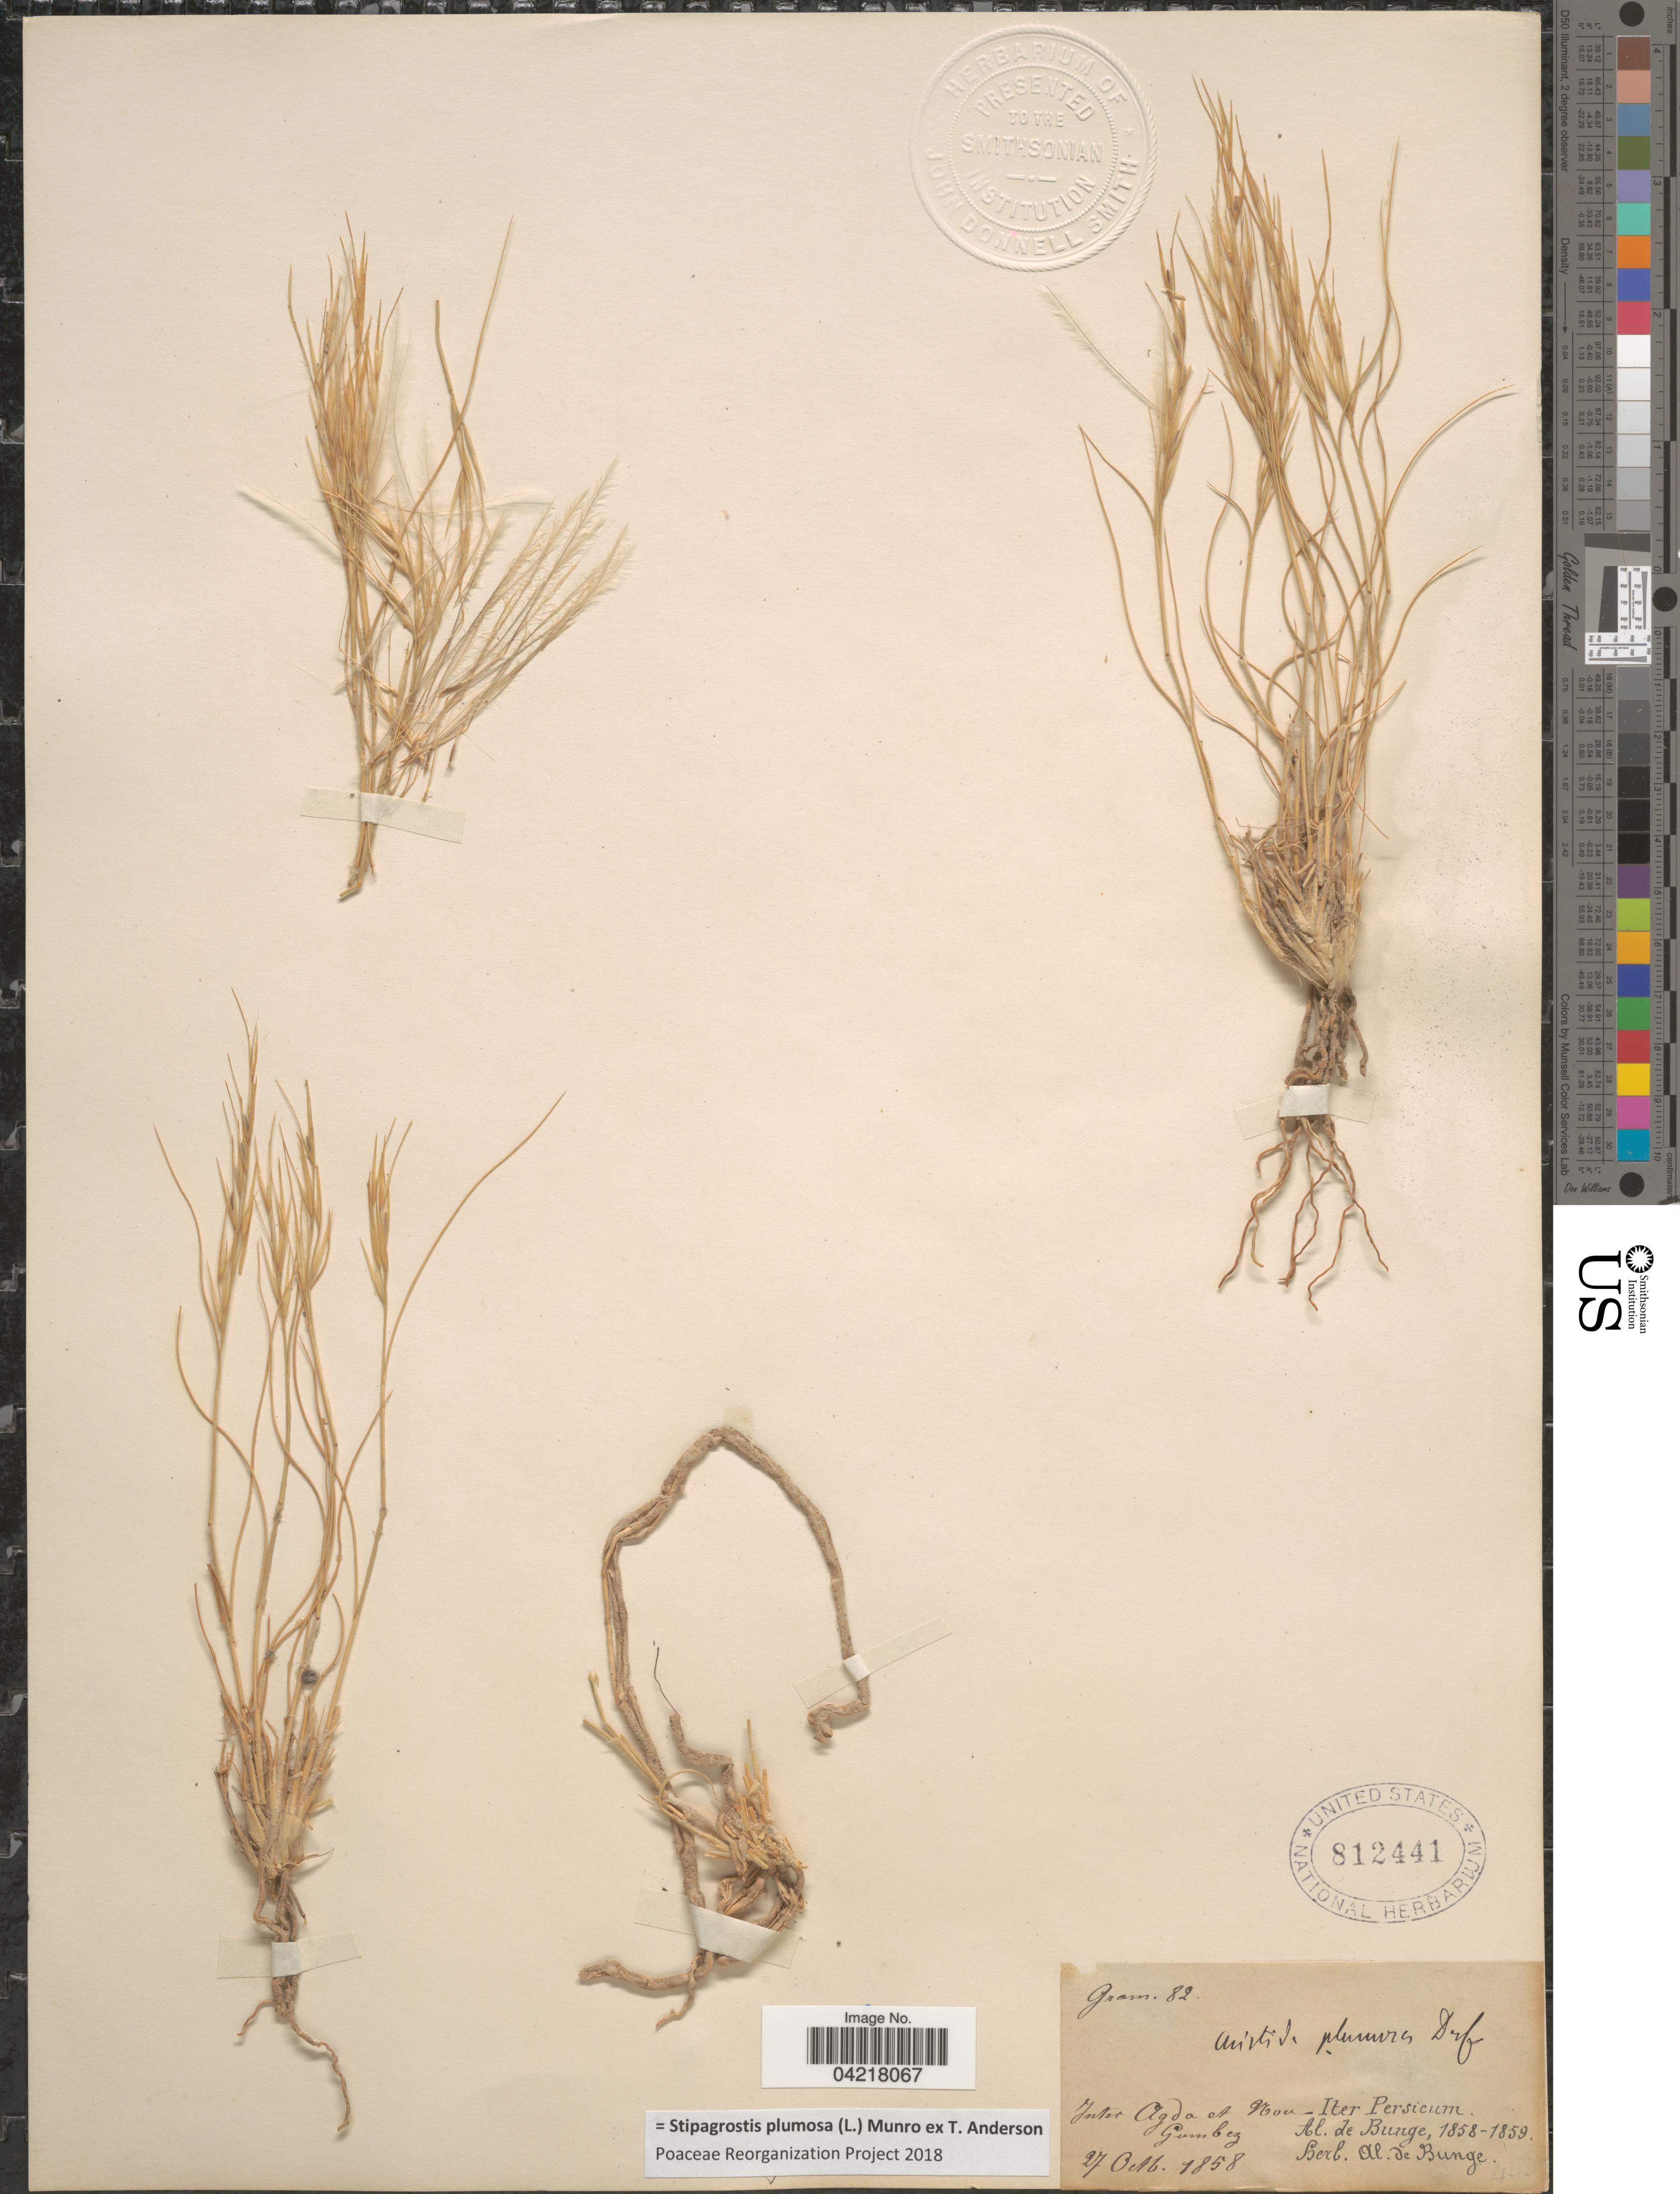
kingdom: Plantae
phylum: Tracheophyta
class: Liliopsida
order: Poales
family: Poaceae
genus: Stipagrostis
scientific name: Stipagrostis plumosa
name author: (L.) Munro ex T. Anderson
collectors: A. de Bunge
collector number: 82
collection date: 1858-10-27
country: Iran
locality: Inter Agda et Nou- Gumbez. Iter Persicum 1858-1859.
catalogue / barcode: US 812441